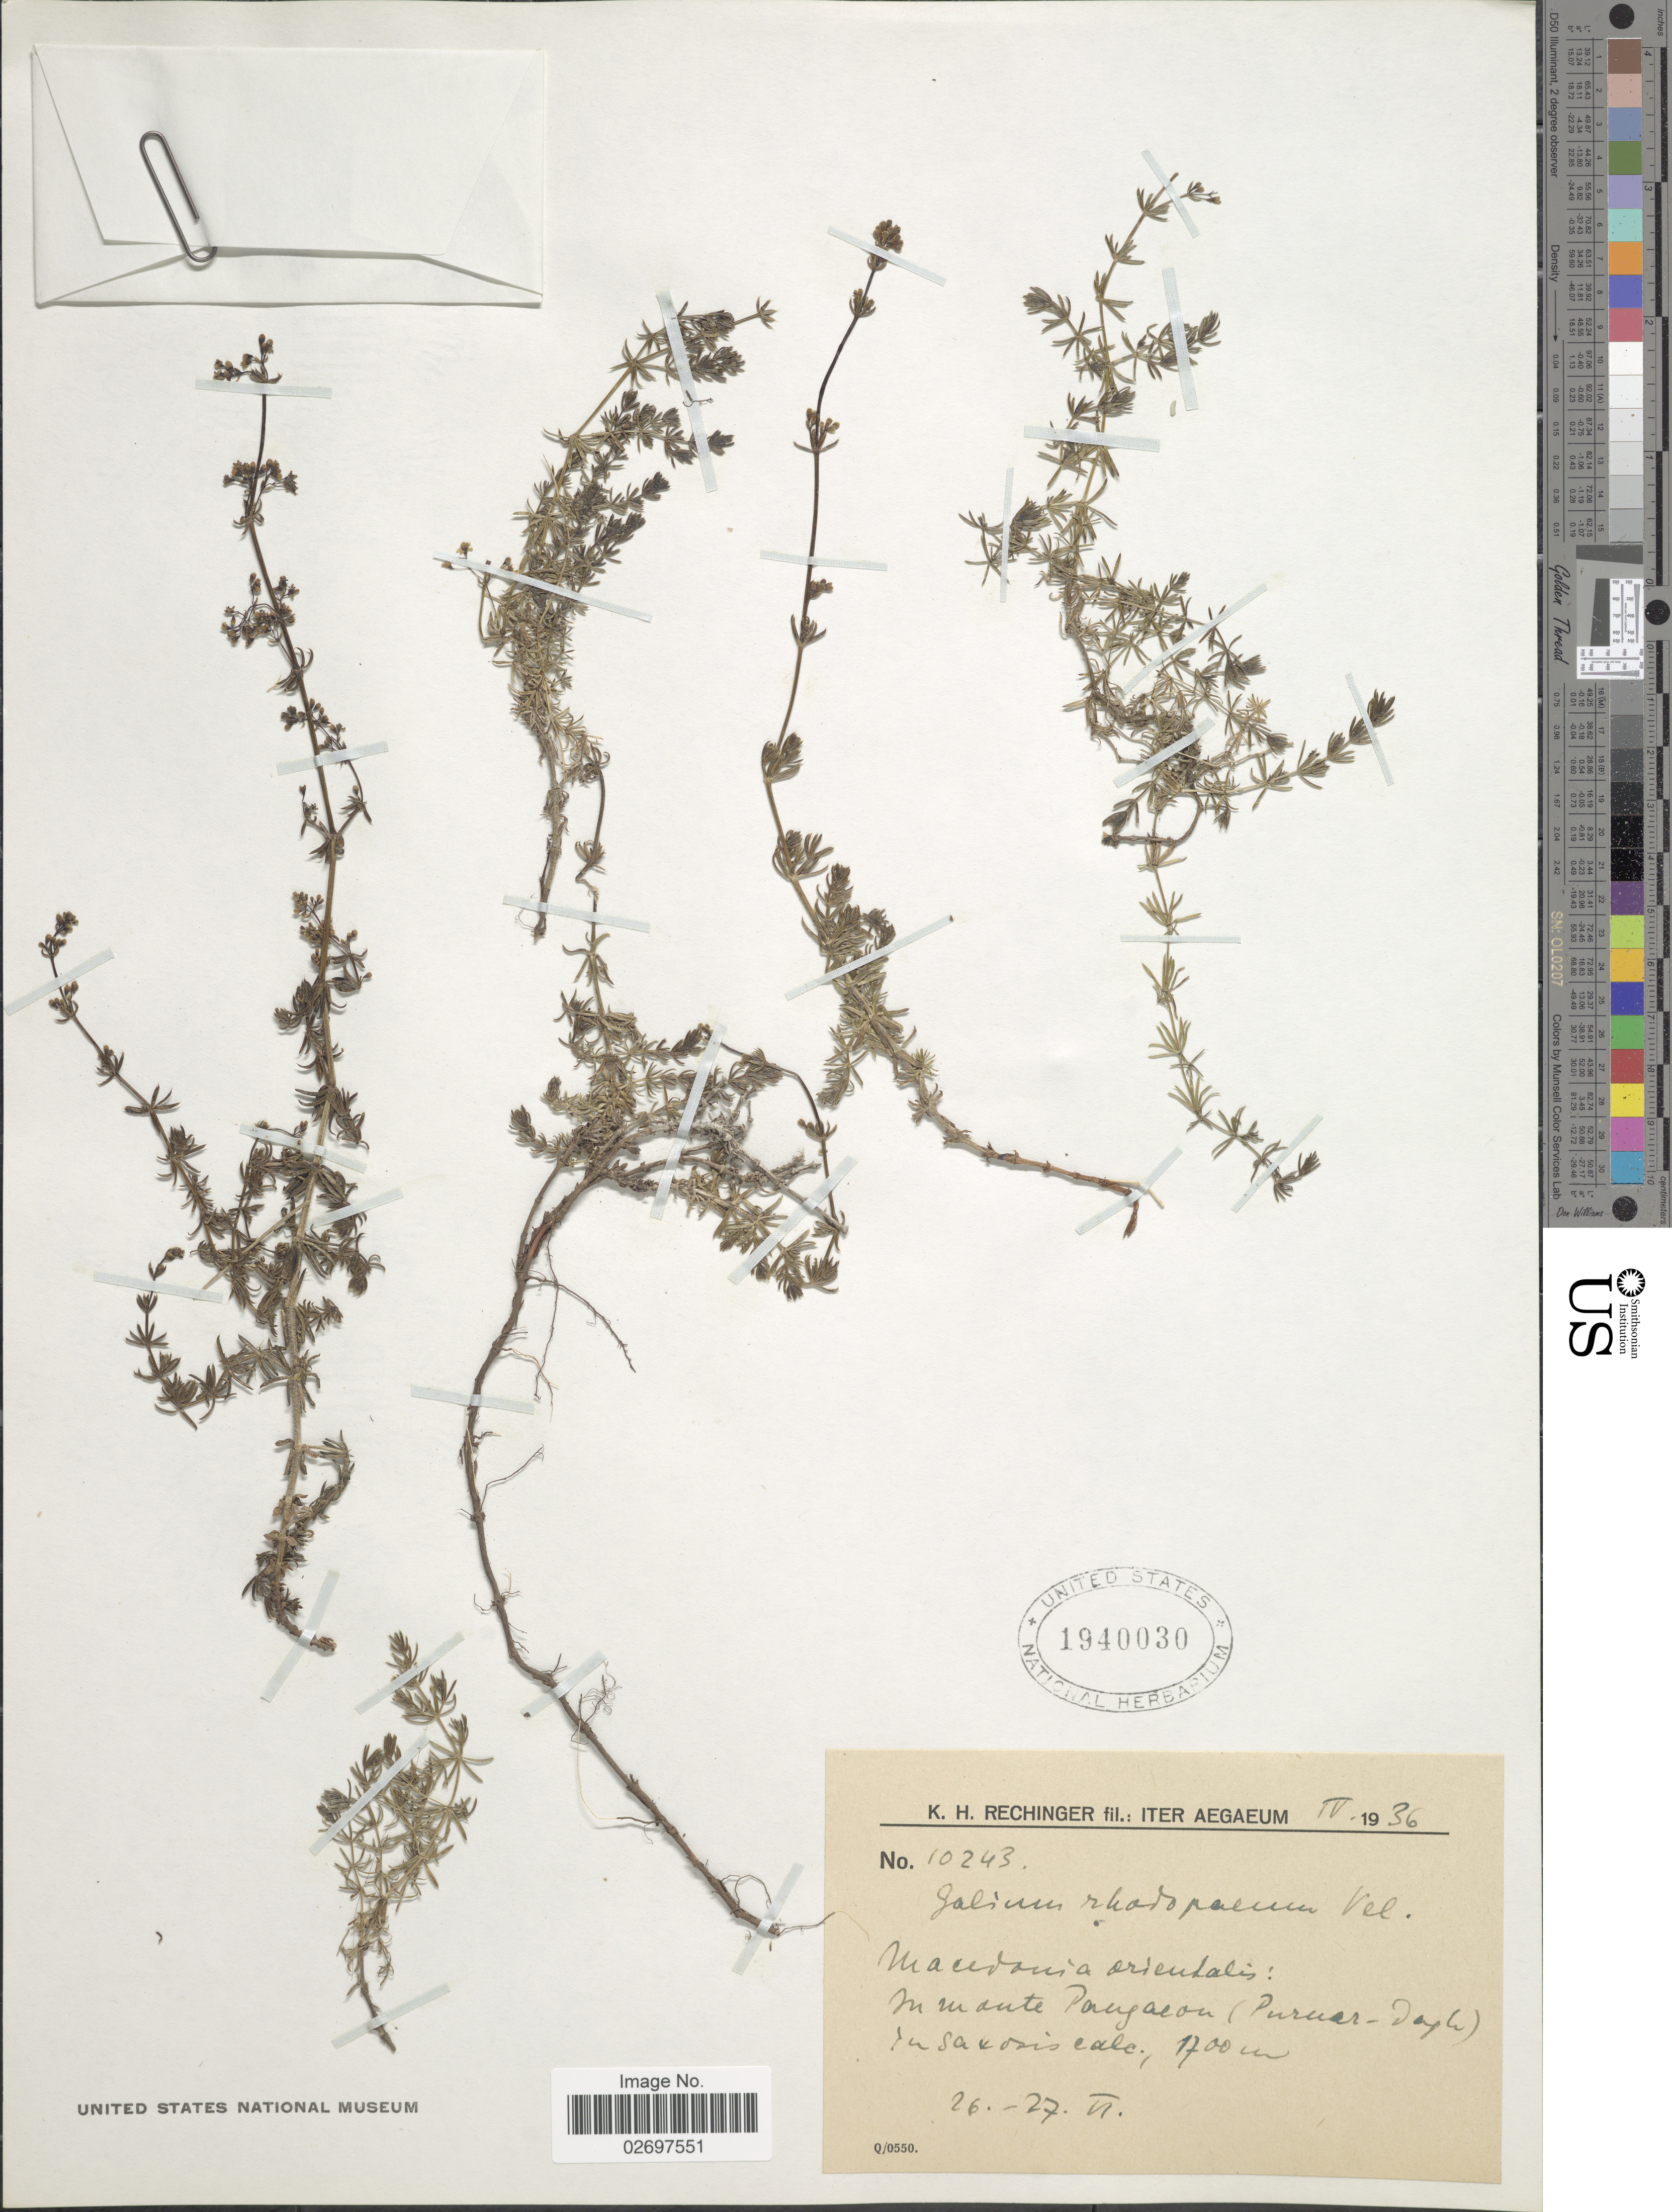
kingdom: Plantae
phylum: Tracheophyta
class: Magnoliopsida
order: Gentianales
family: Rubiaceae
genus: Galium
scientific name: Galium rhodopeum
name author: Velen.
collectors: K. H. Rechinger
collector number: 10243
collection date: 1936-06-26/1936-06-27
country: Greece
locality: Macedonia orientalis: In monte Pangaion (Purnar-dagh). Aegaeum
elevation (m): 1700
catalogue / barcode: US 1940030